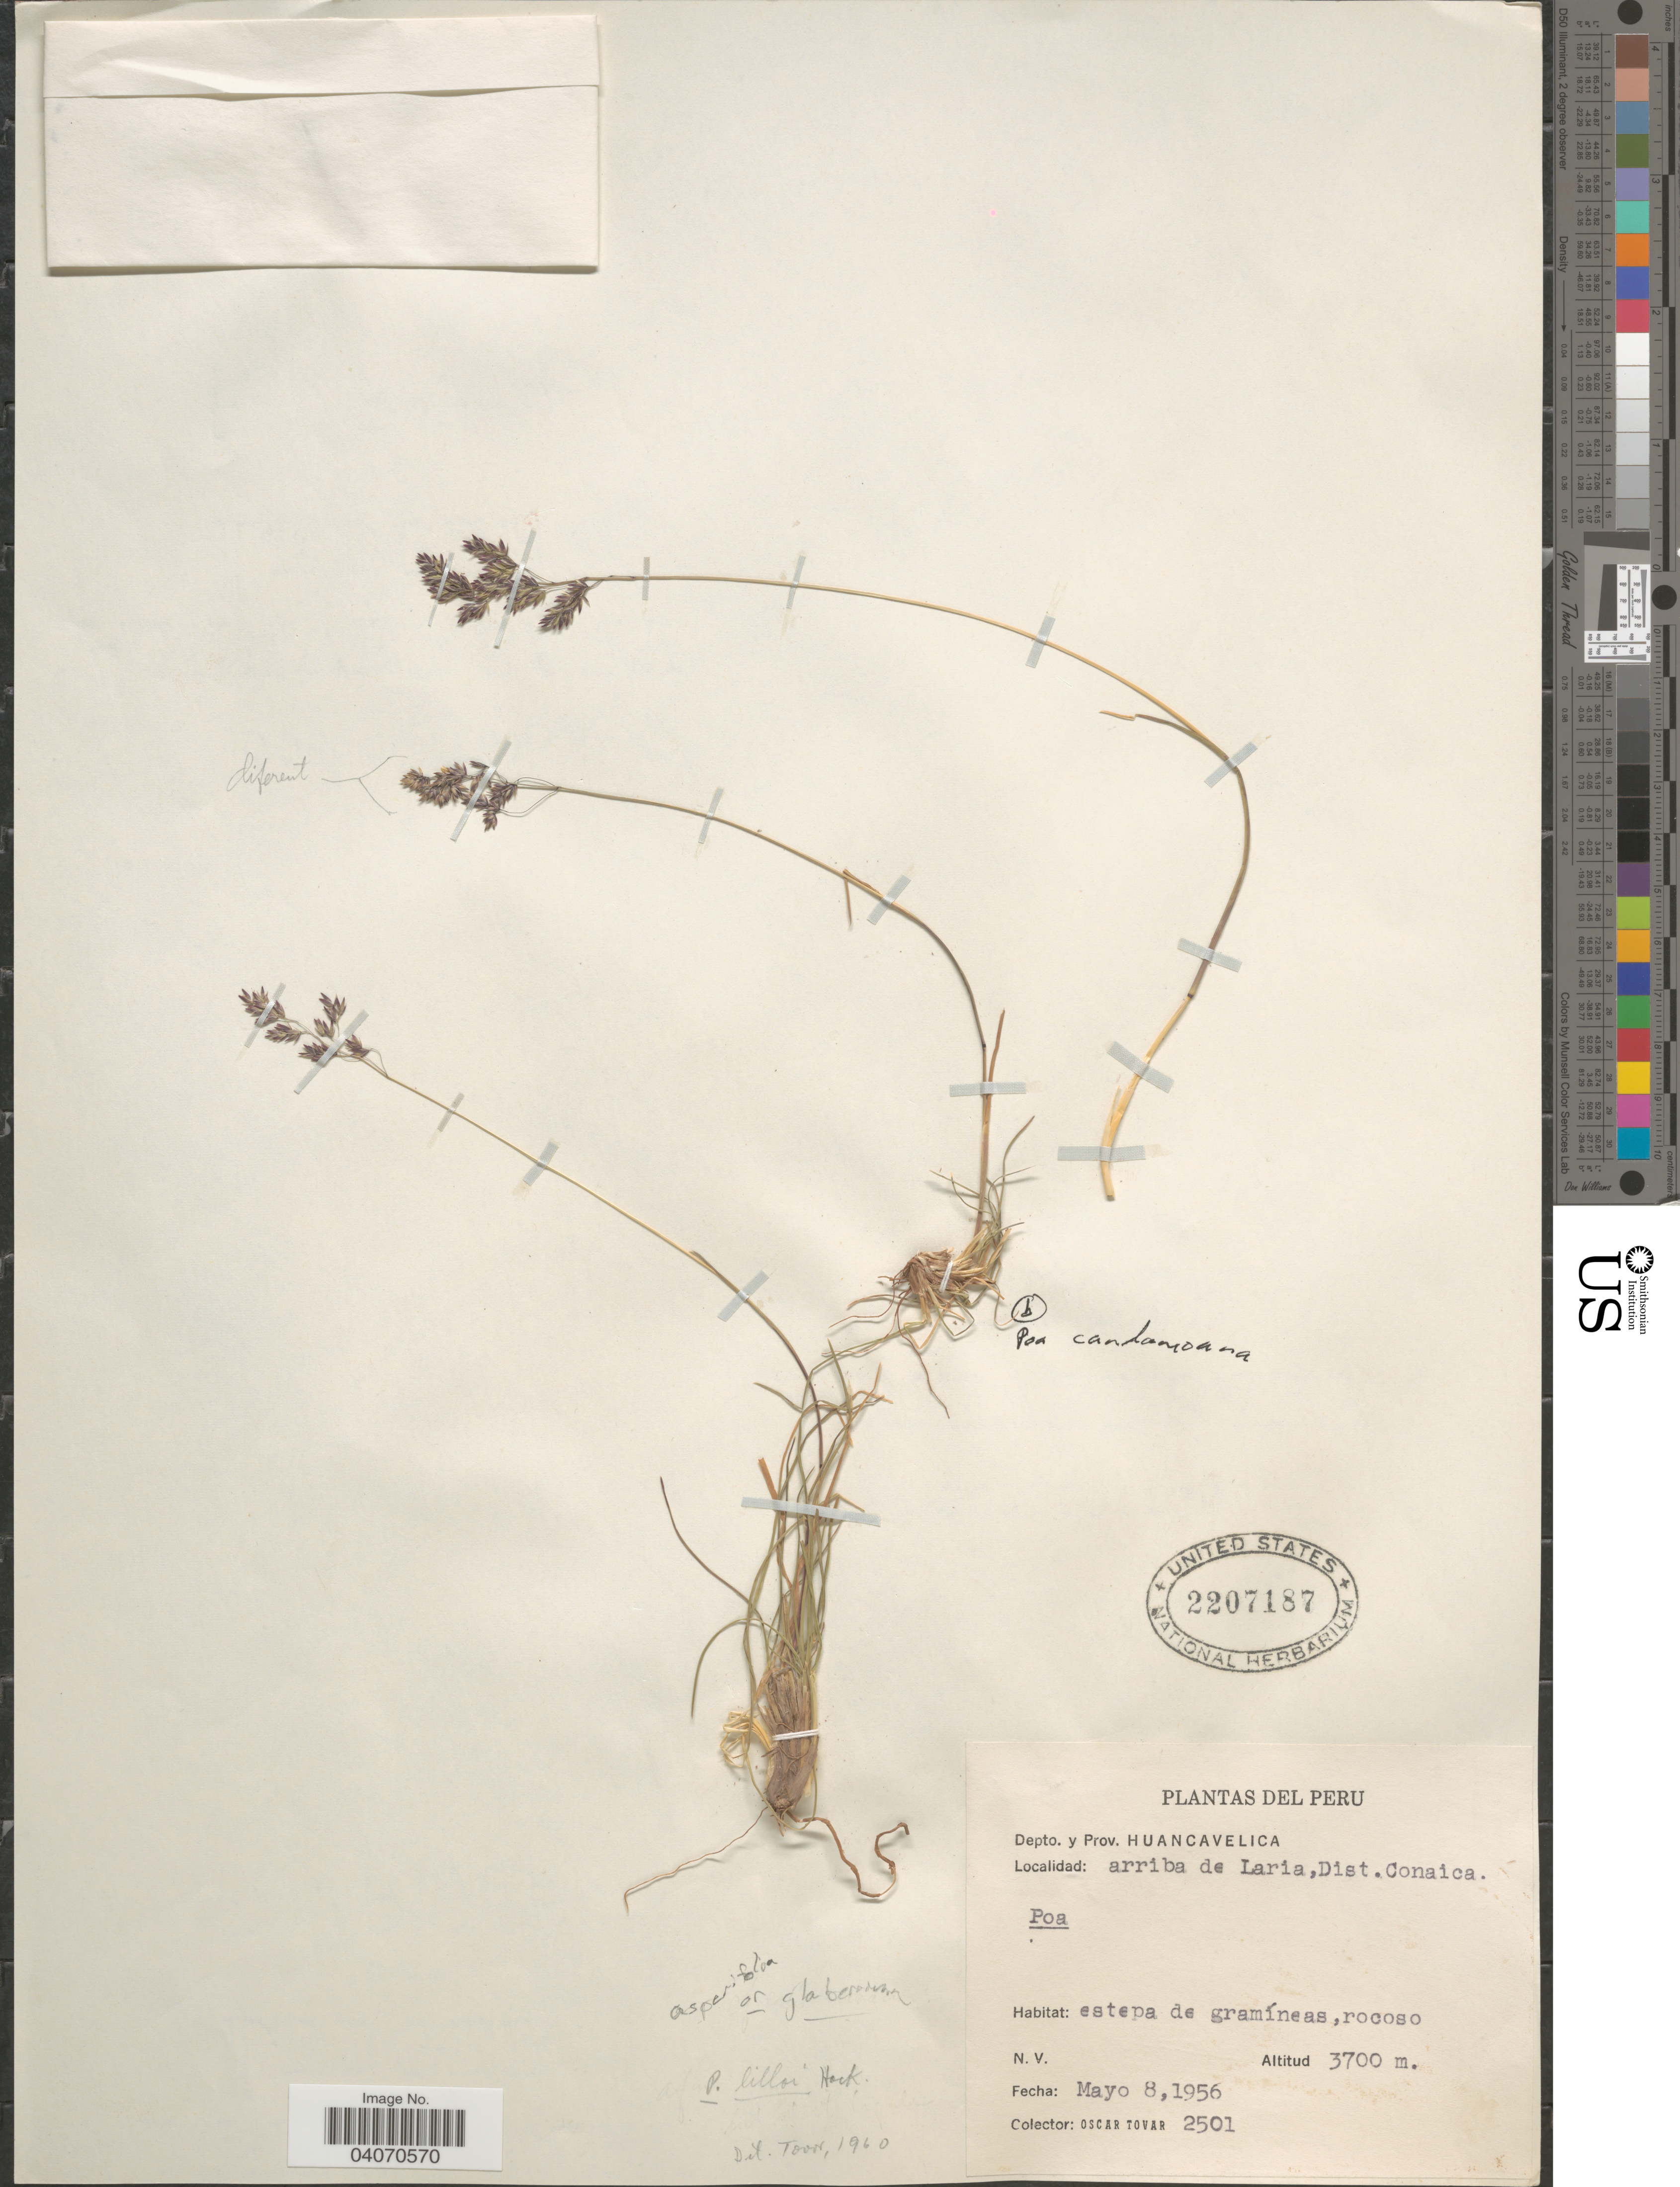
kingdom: Plantae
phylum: Tracheophyta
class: Liliopsida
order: Poales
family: Poaceae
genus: Poa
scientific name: Poa glaberrima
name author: Tovar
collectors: Ó. Tovar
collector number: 2501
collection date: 1956-05-08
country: Peru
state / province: Huancavelica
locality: Depto. y Prov. Huancavelica. Arriba de Laria,Dist.Conaica.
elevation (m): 3700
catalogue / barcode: US 2207187